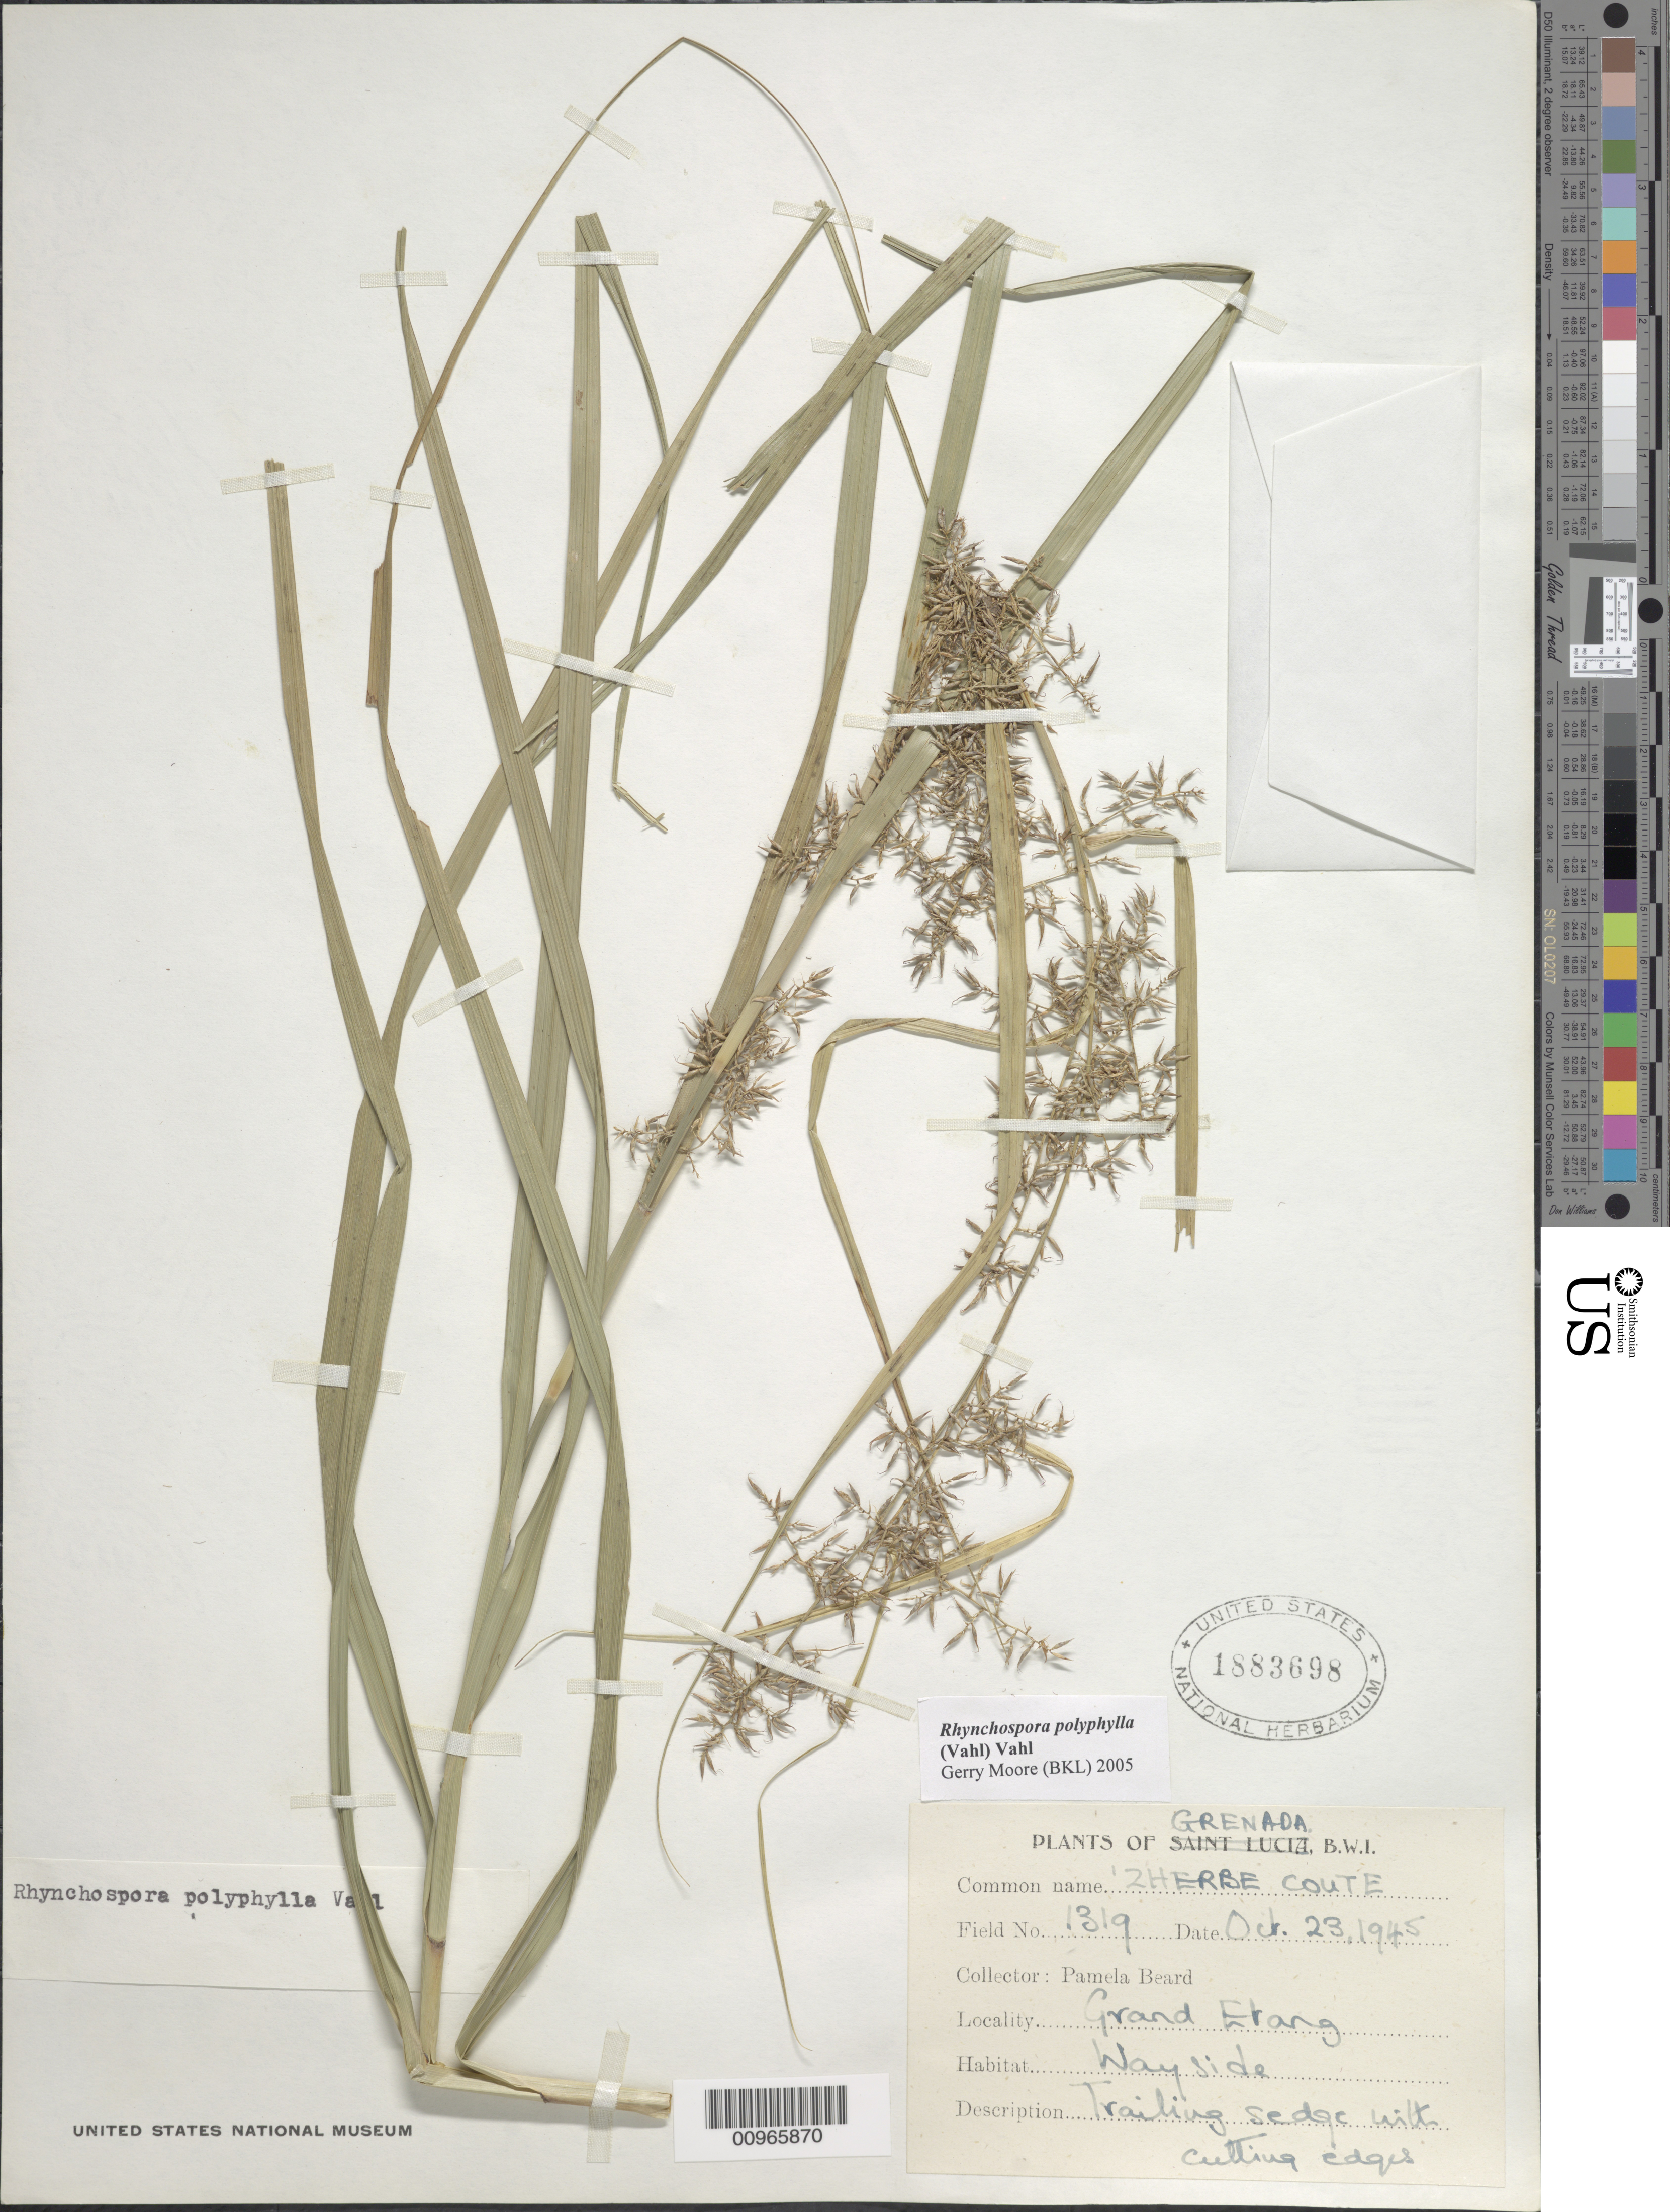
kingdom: Plantae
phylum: Tracheophyta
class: Liliopsida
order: Poales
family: Cyperaceae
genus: Rhynchospora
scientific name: Rhynchospora polyphylla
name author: (Vahl) Vahl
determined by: Moore, G.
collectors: P. Beard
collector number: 1319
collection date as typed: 23 Oct 1945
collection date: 1945-10-23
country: Grenada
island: Grenada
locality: Grand Etang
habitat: Wayside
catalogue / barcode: US 1883698